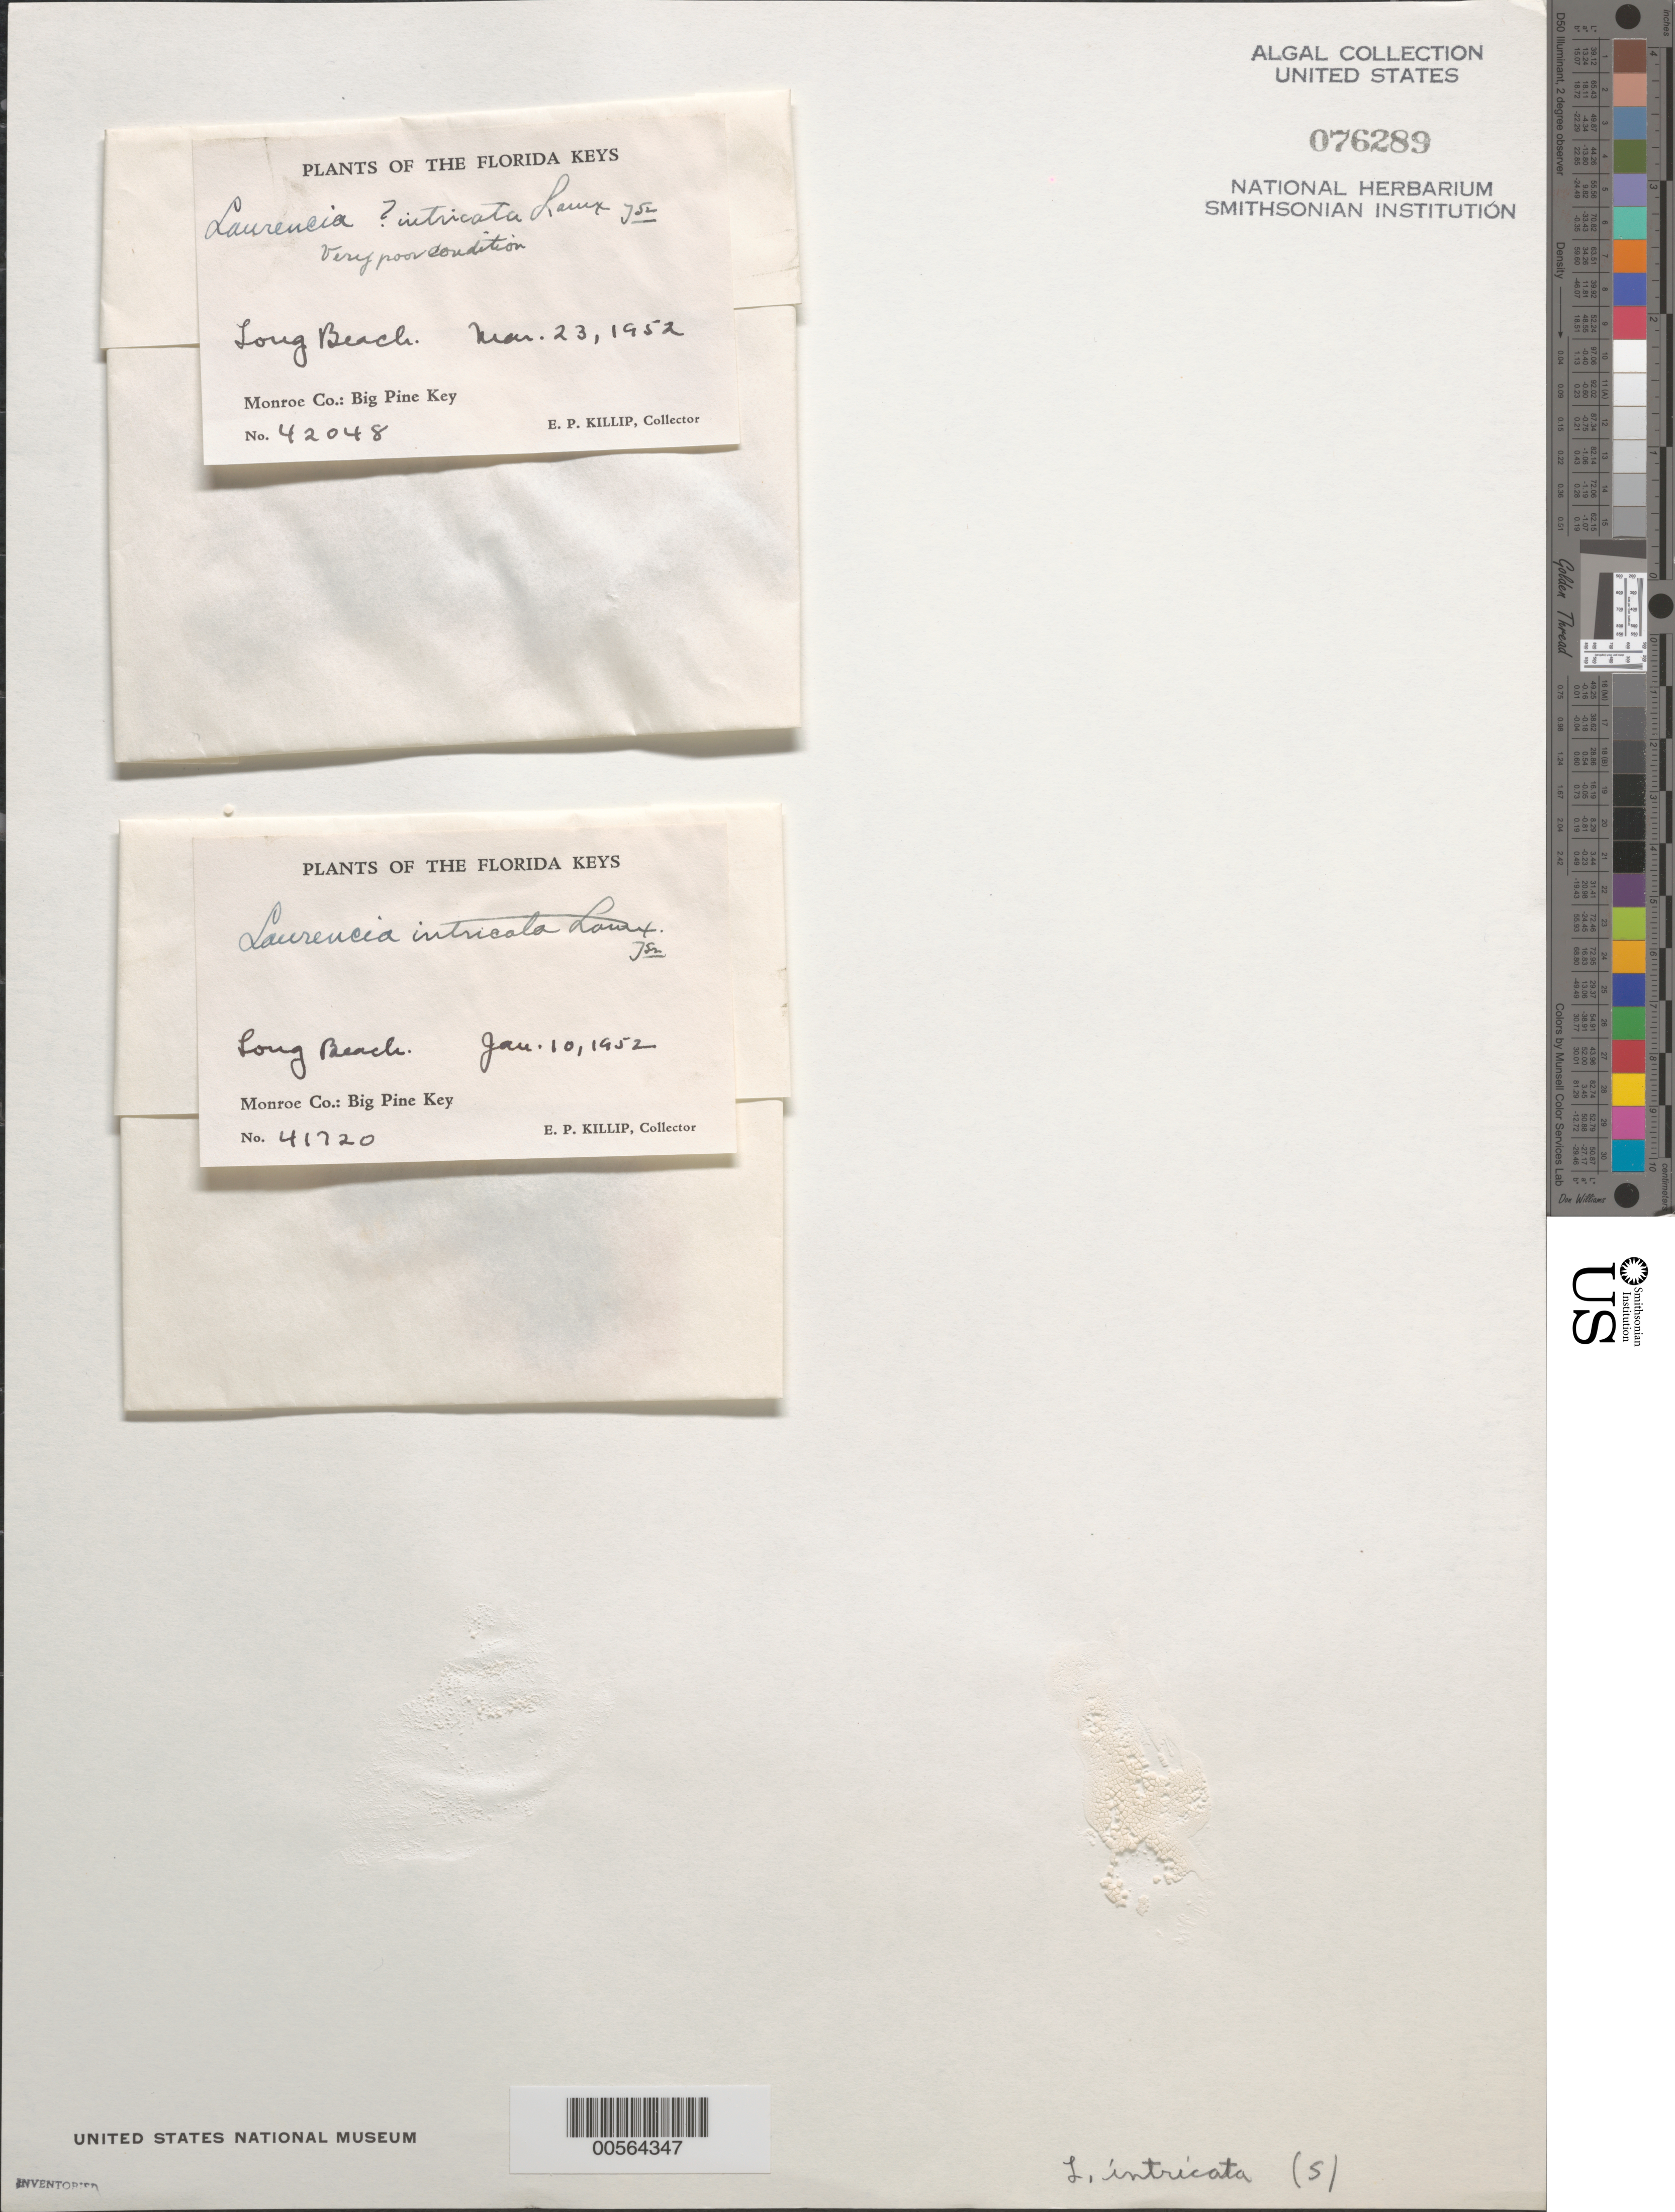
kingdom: Plantae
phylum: Rhodophyta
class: Florideophyceae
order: Ceramiales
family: Rhodomelaceae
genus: Laurencia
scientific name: Laurencia intricata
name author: J.V.Lamouroux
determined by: Taylor, William R.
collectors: E. P. Killip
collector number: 41720 & 42048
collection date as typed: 10 Jan 1952 AND 23 Mar 1952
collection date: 1952-01-10,1952-03-23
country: United States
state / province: Florida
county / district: Monroe County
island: Big Pine Key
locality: Long Beach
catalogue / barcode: US 76289